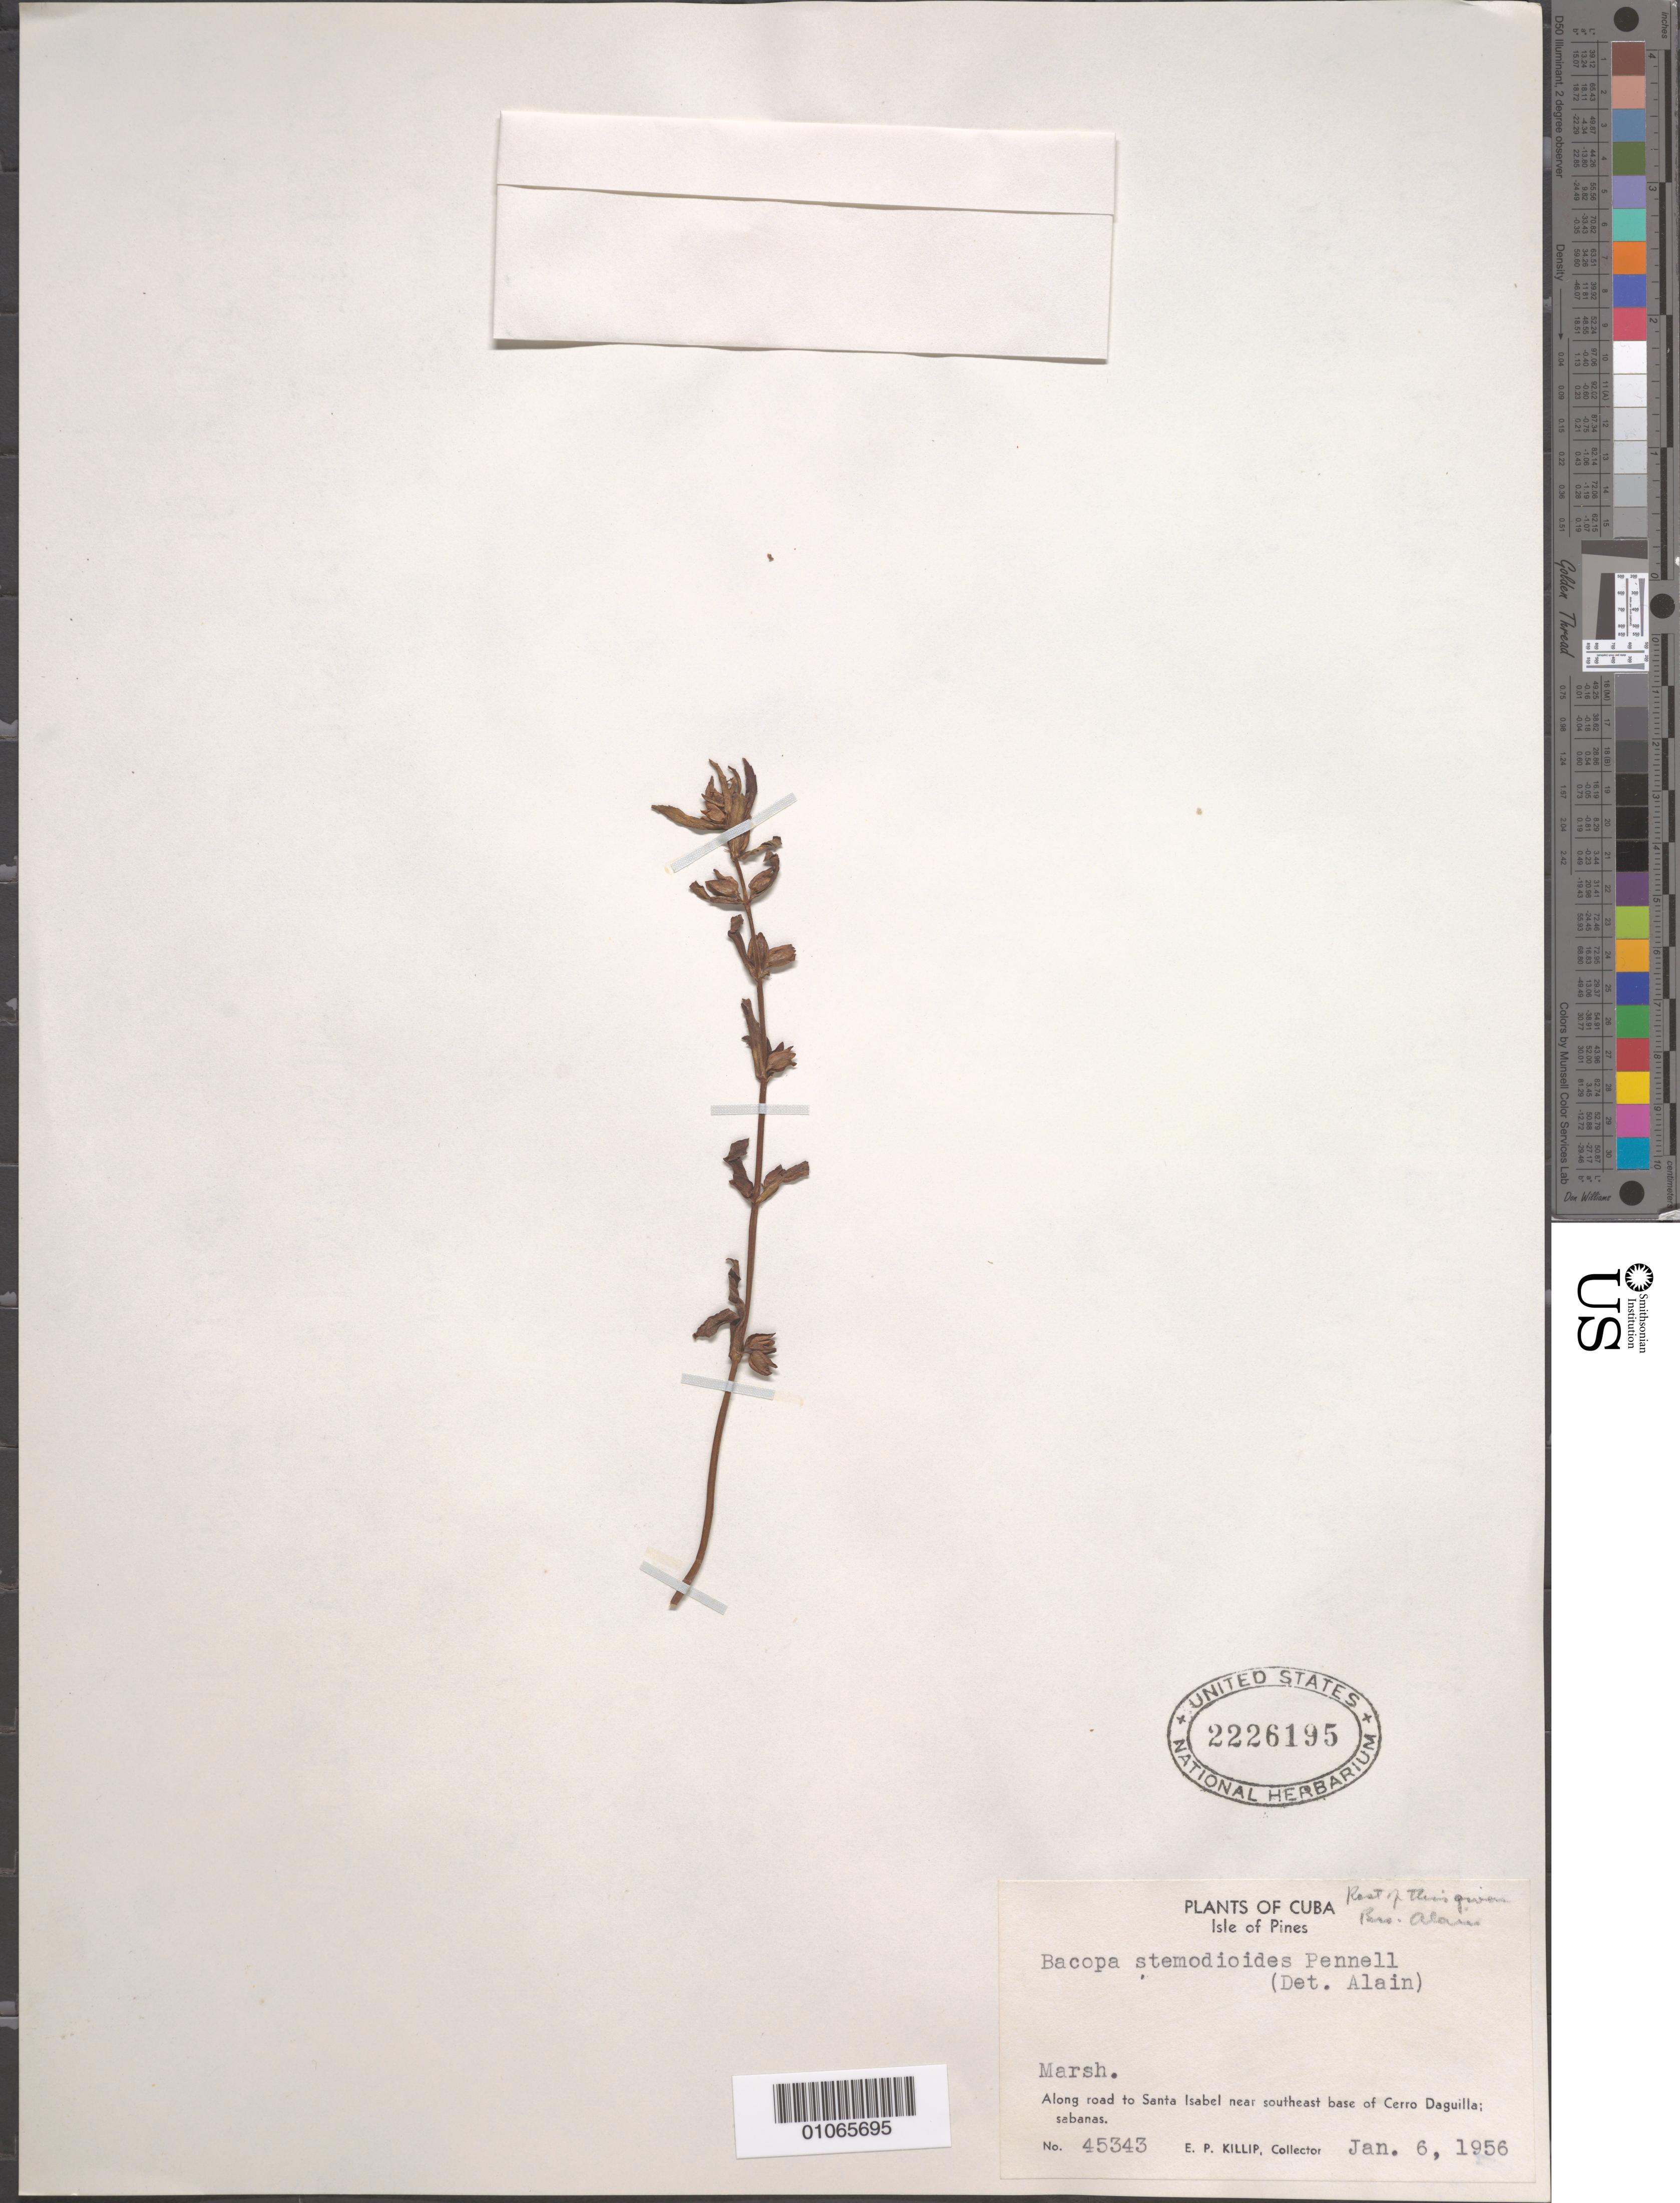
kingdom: Plantae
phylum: Tracheophyta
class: Magnoliopsida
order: Lamiales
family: Plantaginaceae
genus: Bacopa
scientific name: Bacopa stemodioides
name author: (Pennell) Pennell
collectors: E. P. Killip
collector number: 45343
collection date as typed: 06 Jan 1956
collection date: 1956-01-06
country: Cuba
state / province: Isla de La Juventud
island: Isla de la Juventud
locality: Marsh, along road to Santa Isabel near southeast base of Cerro Daguilla; savannas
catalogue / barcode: US 2226195